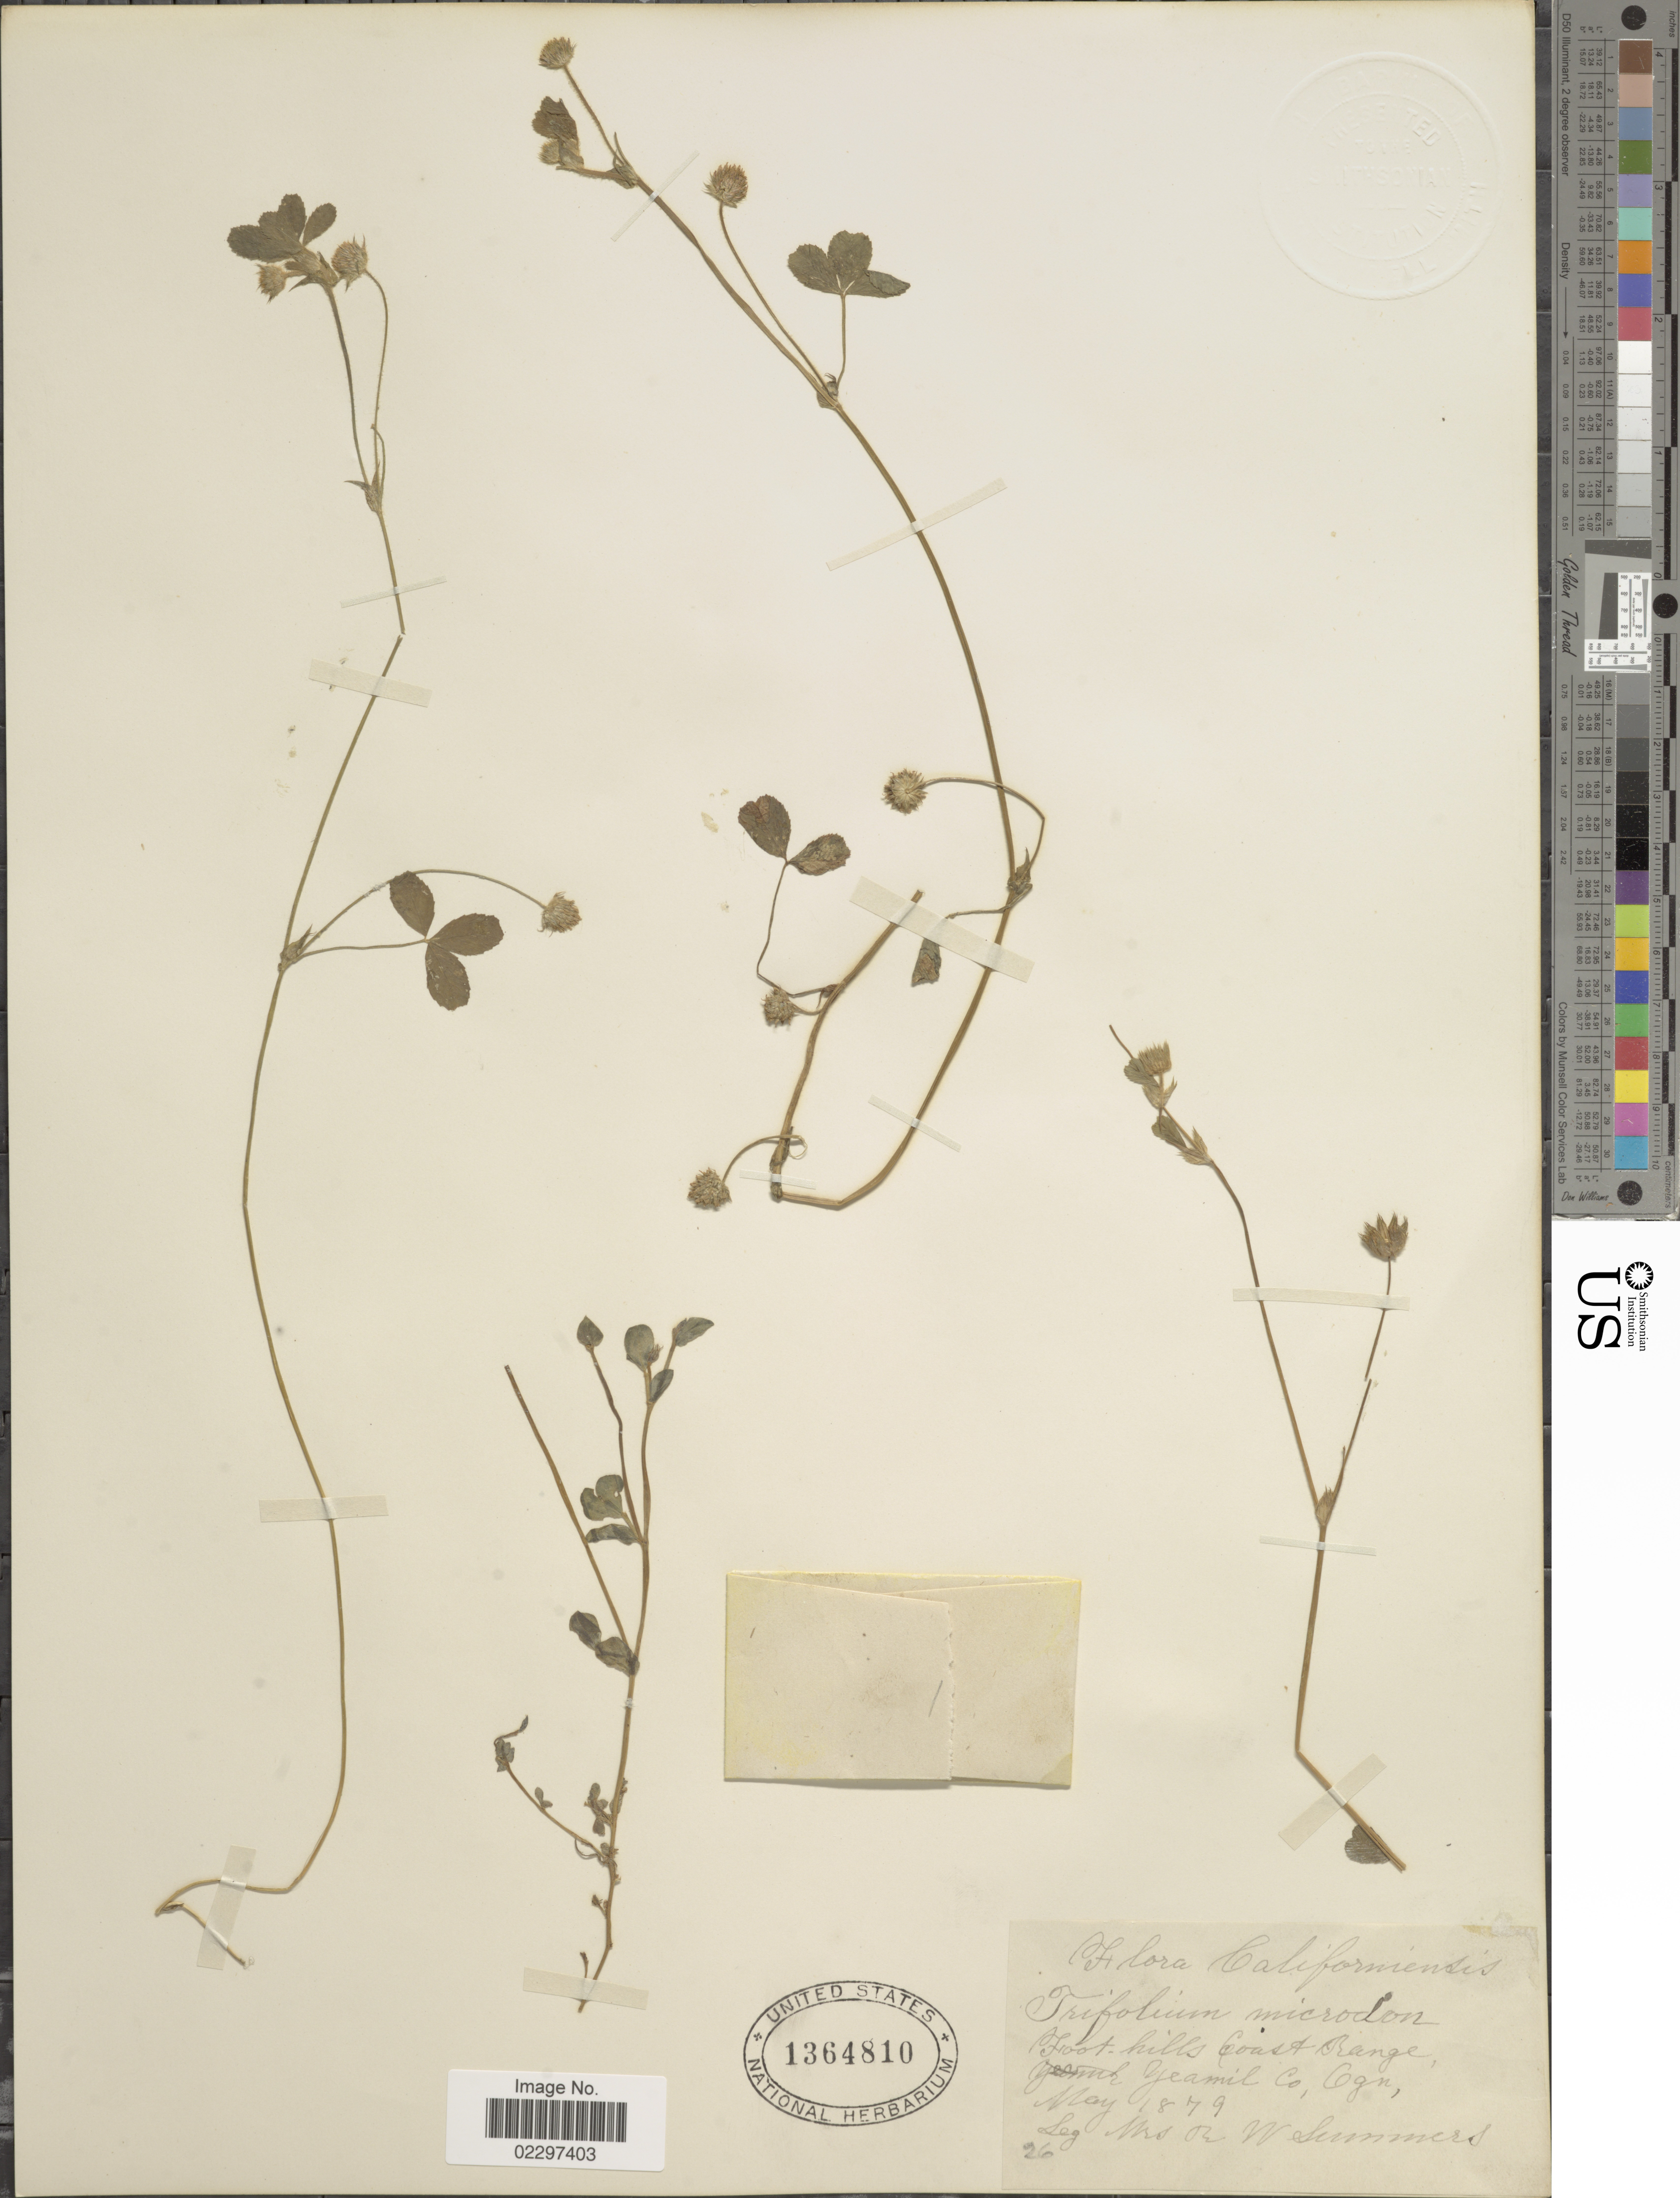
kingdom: Plantae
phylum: Tracheophyta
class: Magnoliopsida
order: Fabales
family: Fabaceae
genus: Trifolium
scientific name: Trifolium microdon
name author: Hook. & Arn.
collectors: R. Summers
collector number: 26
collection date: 1879-05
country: United States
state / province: California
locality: Foot hills Coast Range, Yeamil Co, Ogn.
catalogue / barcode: US 1364810